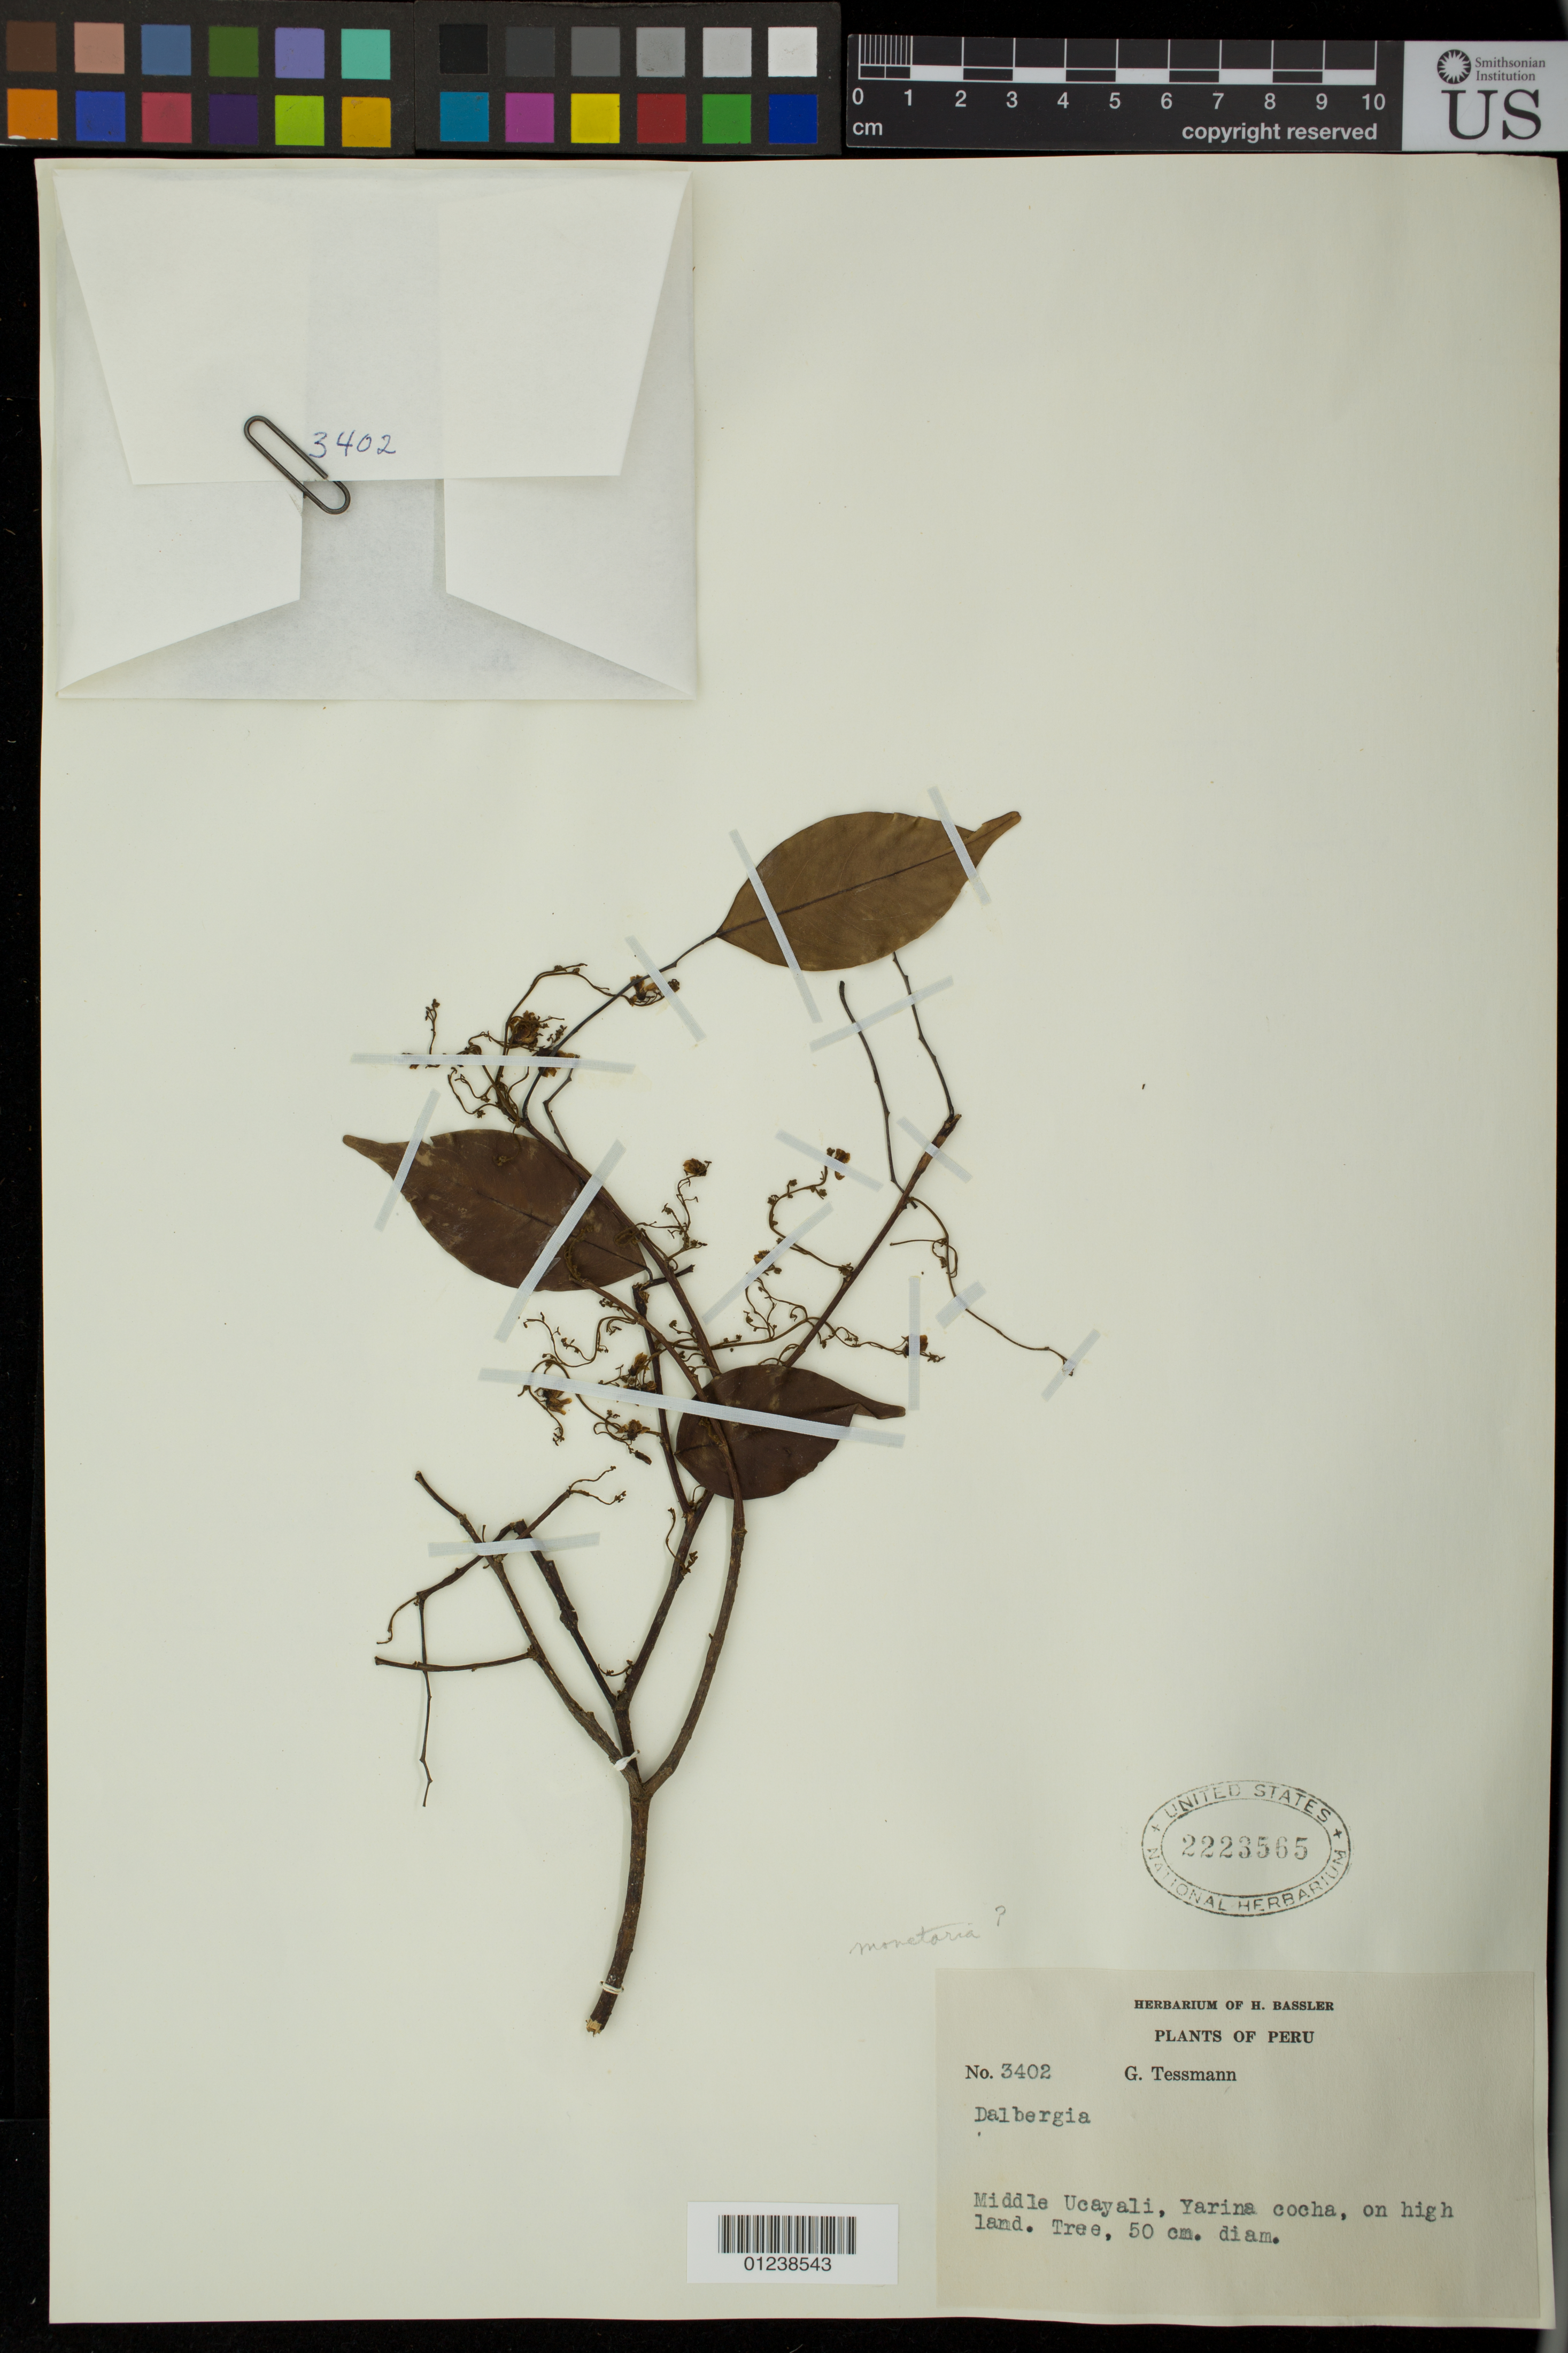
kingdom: Plantae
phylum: Tracheophyta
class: Magnoliopsida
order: Fabales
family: Fabaceae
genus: Dalbergia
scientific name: Dalbergia sp.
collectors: G. Tessmann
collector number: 3402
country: Peru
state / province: Ucayali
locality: Middle Ucayali, Yarina cocha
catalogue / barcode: US 2223565